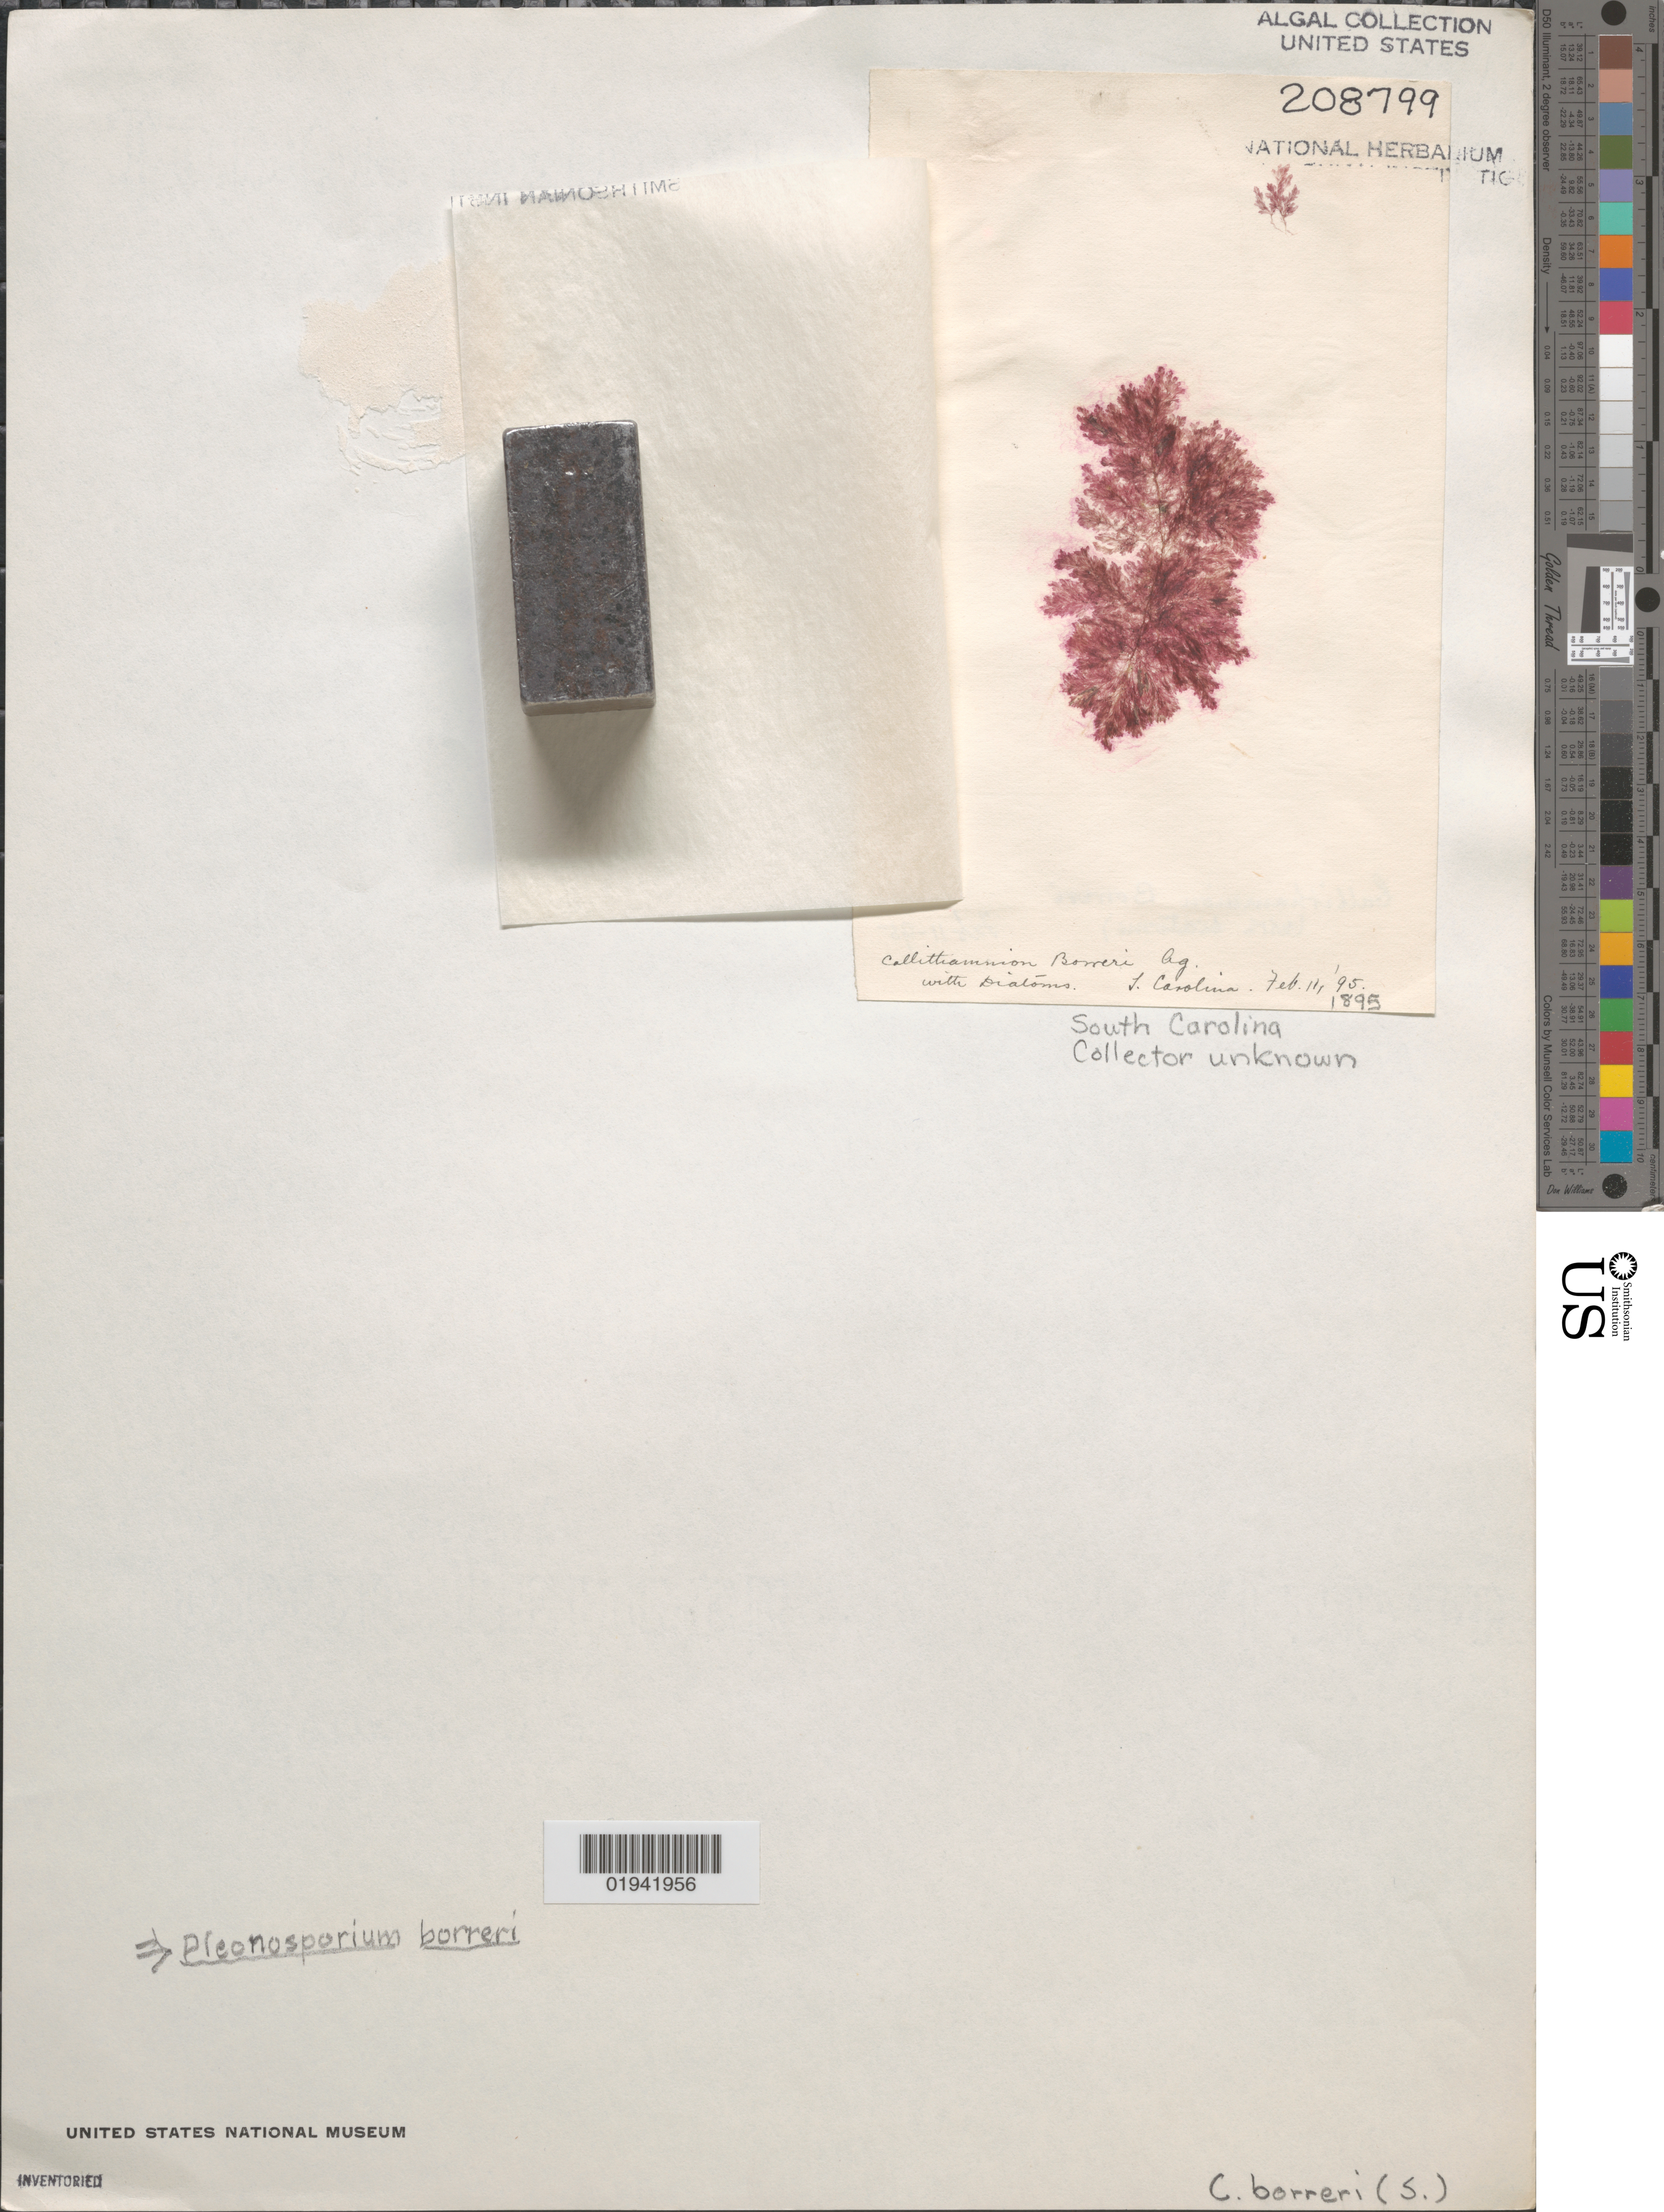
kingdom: Plantae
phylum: Rhodophyta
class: Florideophyceae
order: Ceramiales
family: Wrangeliaceae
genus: Pleonosporium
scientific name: Pleonosporium borreri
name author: (Sm.) Näg.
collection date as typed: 11 Feb 1895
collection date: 1895-02-11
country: United States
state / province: South Carolina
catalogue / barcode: US 208799